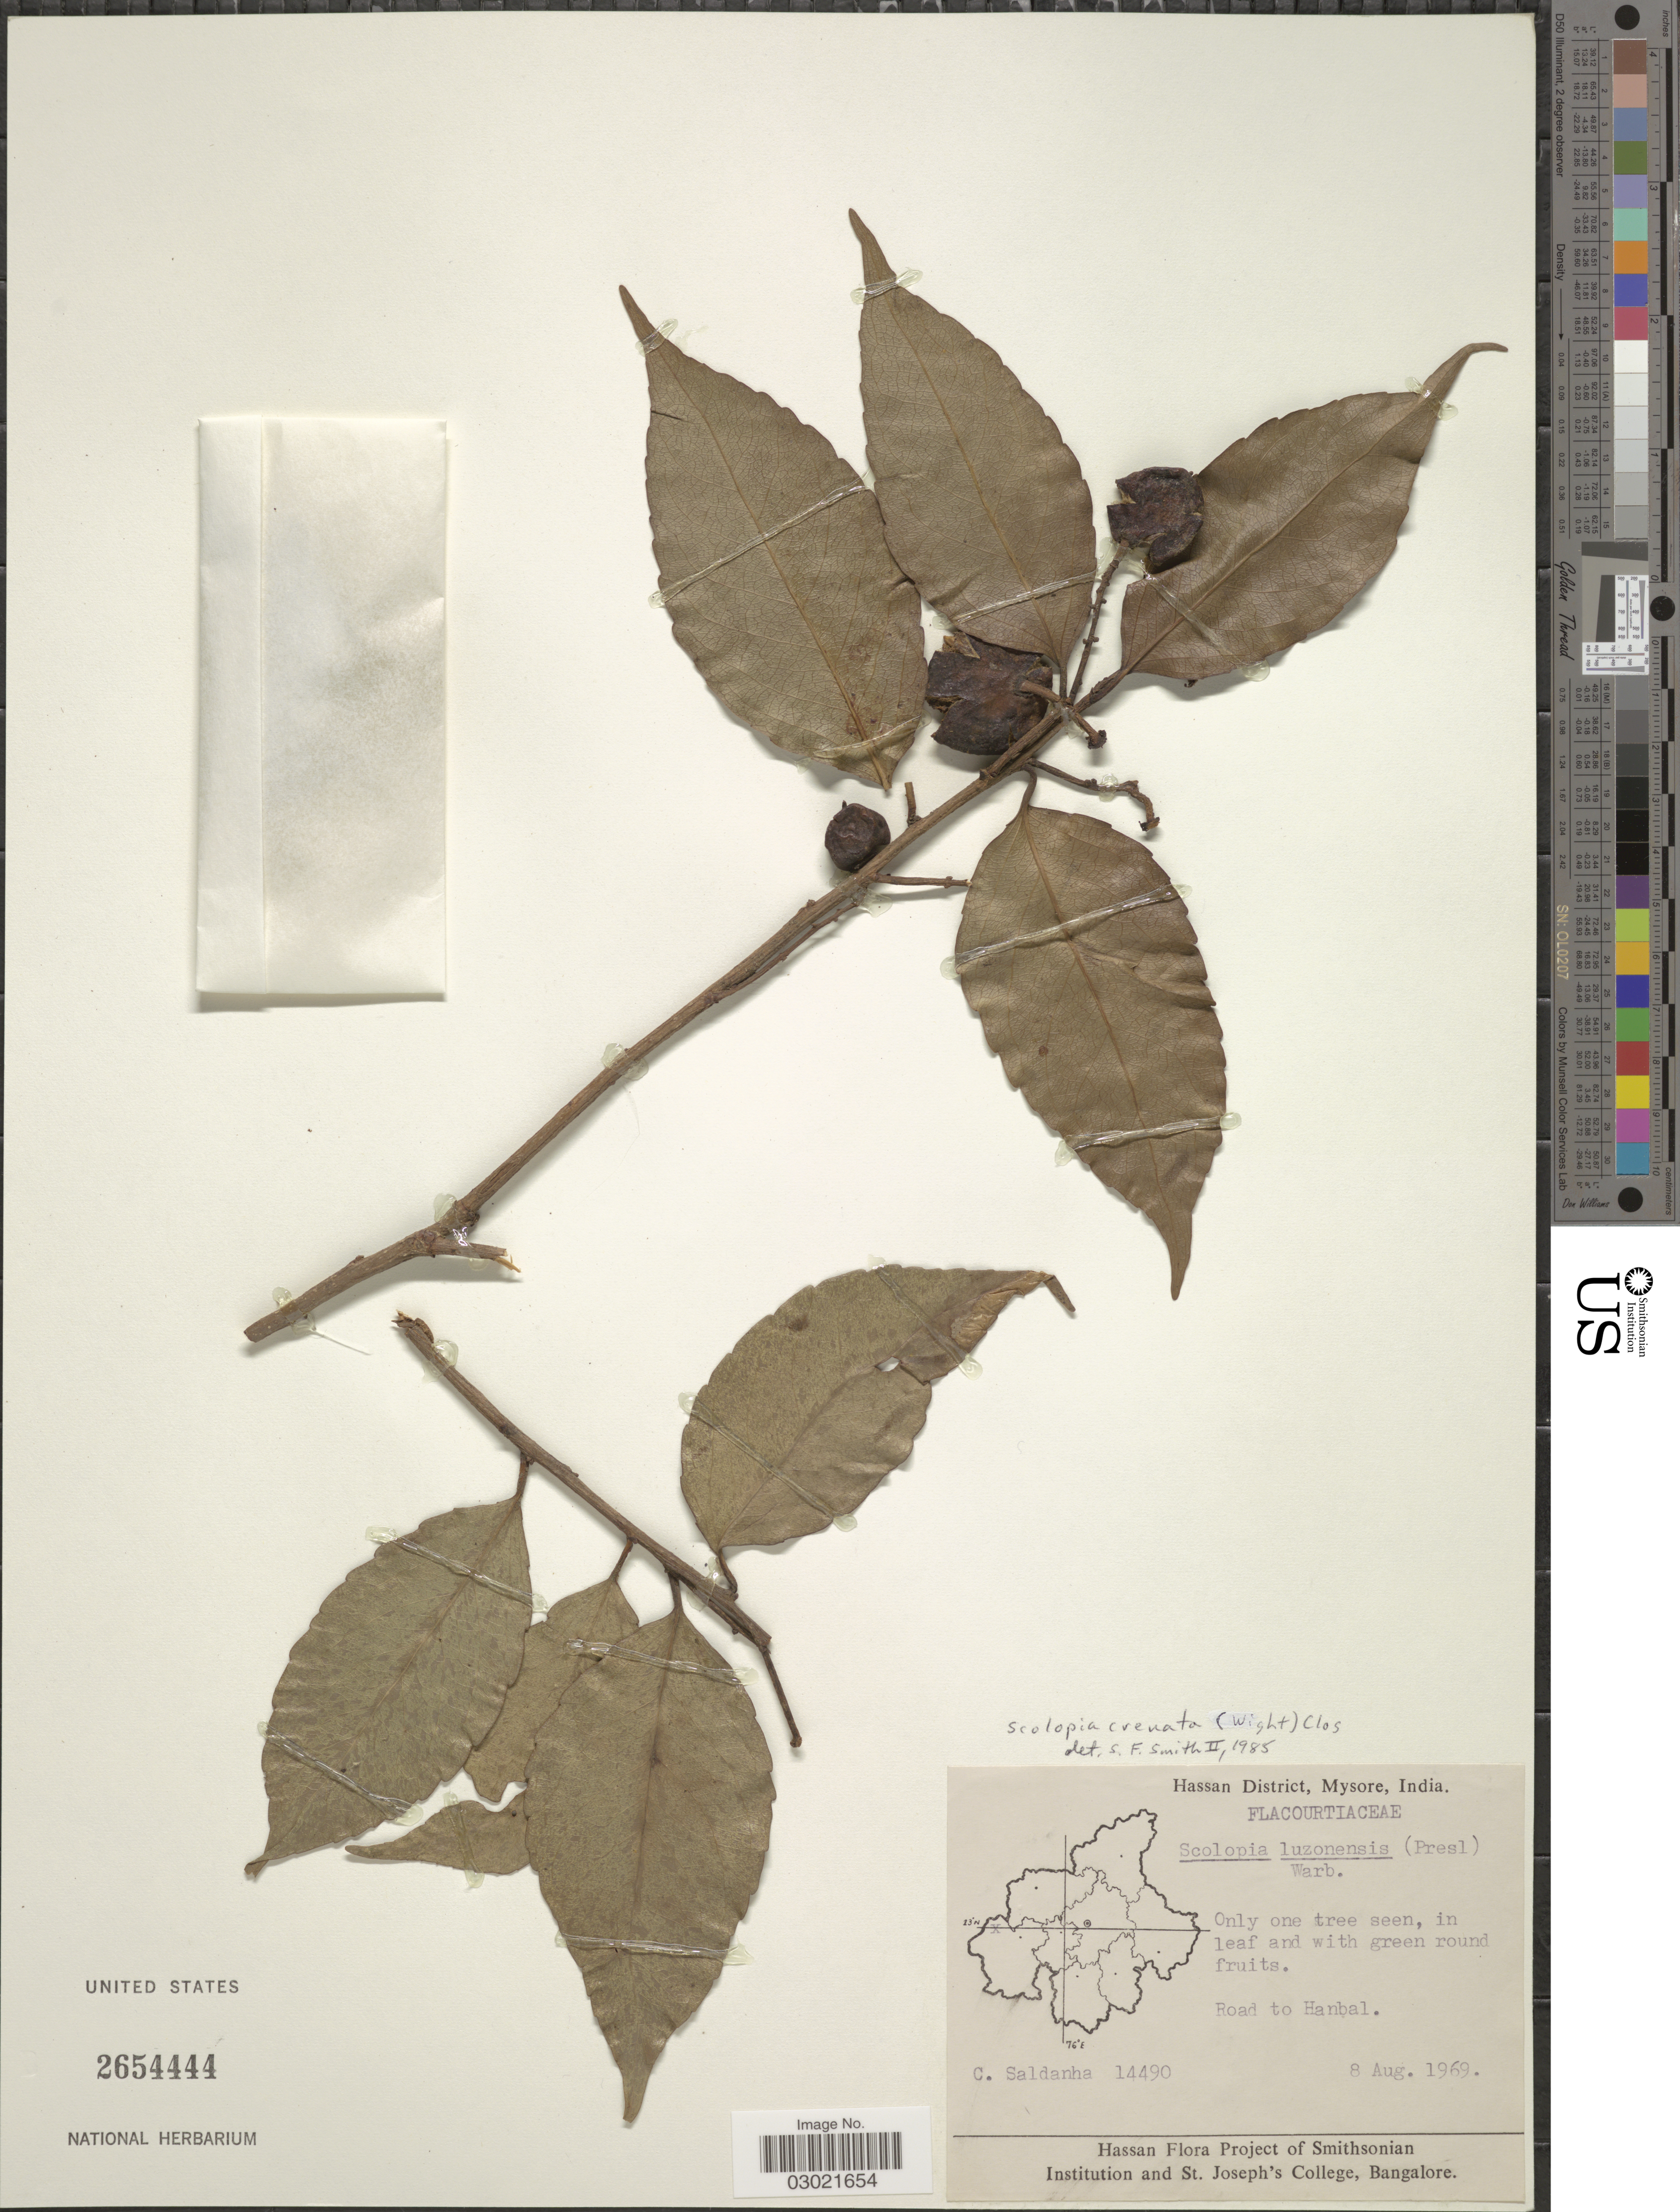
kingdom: Plantae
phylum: Tracheophyta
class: Magnoliopsida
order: Malpighiales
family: Salicaceae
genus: Scolopia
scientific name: Scolopia crenata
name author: Clos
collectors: C. Saldanha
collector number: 14490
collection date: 1969-08-08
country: India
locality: Hassan District, Mysore. Road to Hanbal.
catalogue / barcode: US 2654444